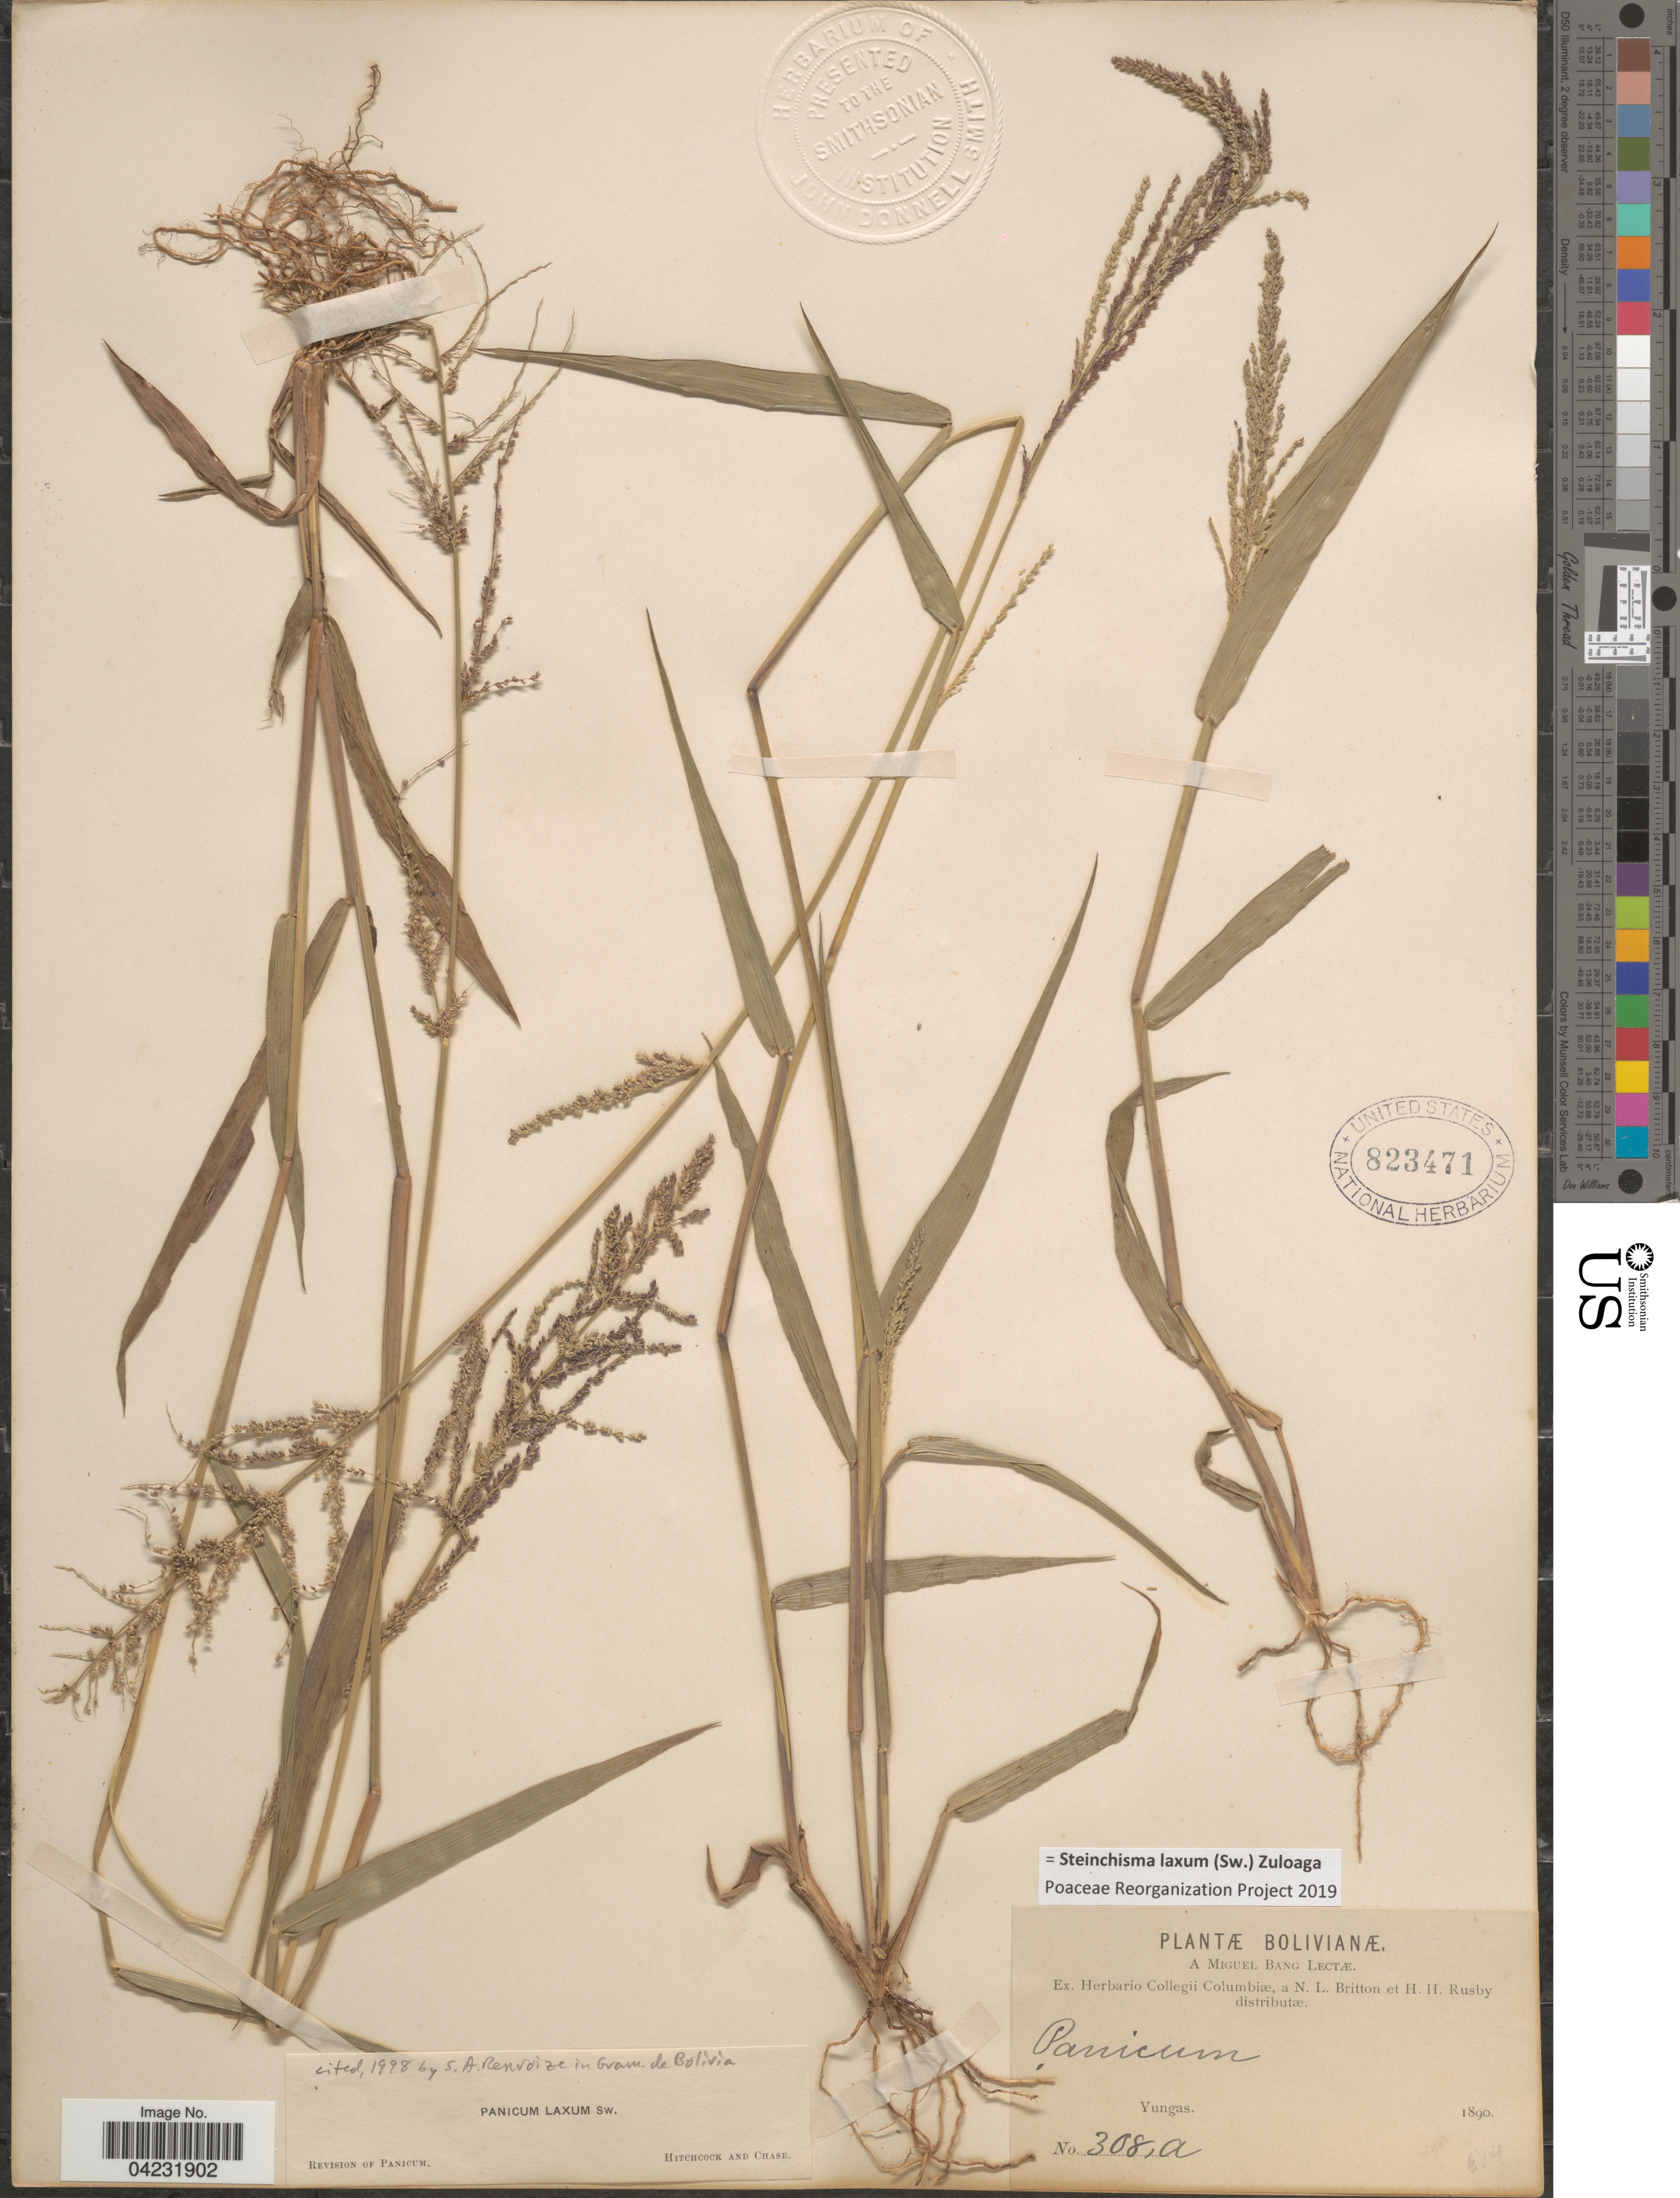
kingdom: Plantae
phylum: Tracheophyta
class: Liliopsida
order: Poales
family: Poaceae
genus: Steinchisma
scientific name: Steinchisma laxum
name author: (Sw.) Zuloaga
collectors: M. Bang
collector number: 308a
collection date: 1890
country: Bolivia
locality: Yungas.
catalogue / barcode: US 823471